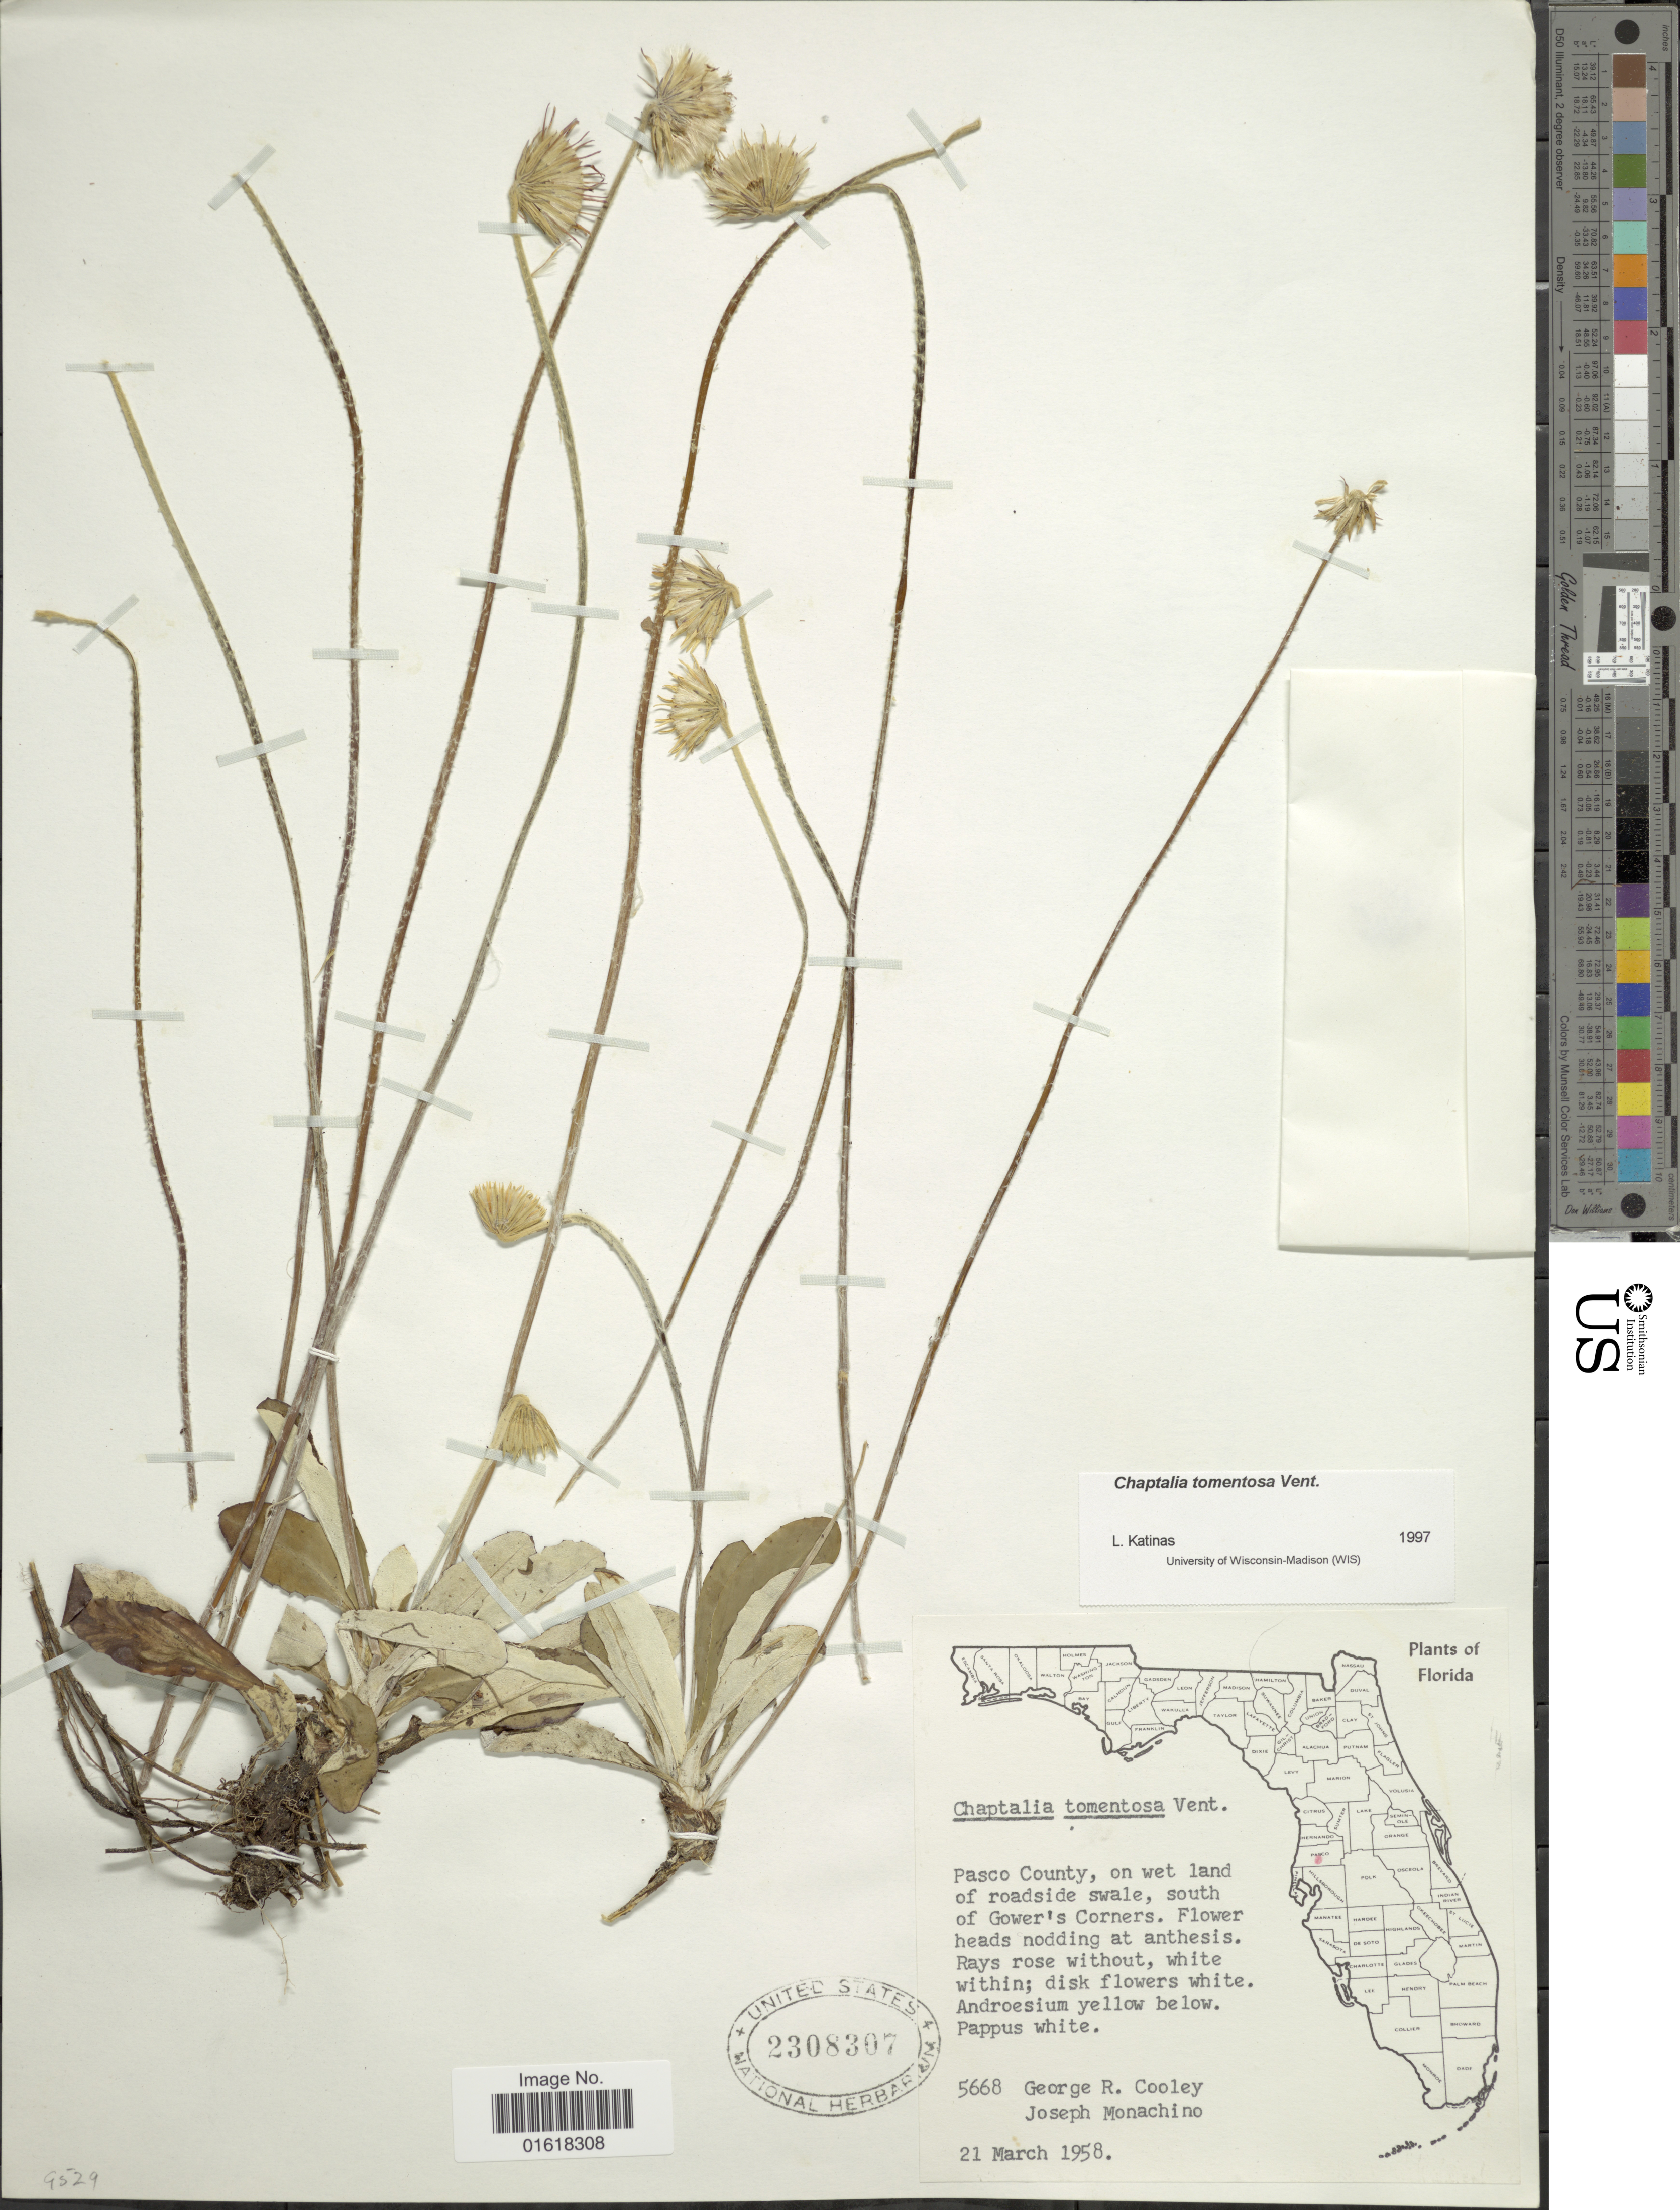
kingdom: Plantae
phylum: Tracheophyta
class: Magnoliopsida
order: Asterales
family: Asteraceae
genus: Chaptalia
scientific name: Chaptalia tomentosa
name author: Vent.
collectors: G. R. Cooley & J. V. Monachino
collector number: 5668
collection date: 1958-03-21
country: United States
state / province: Florida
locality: Pasco County, on wet land of roadside swale, south of Gower's Corners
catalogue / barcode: US 2308307